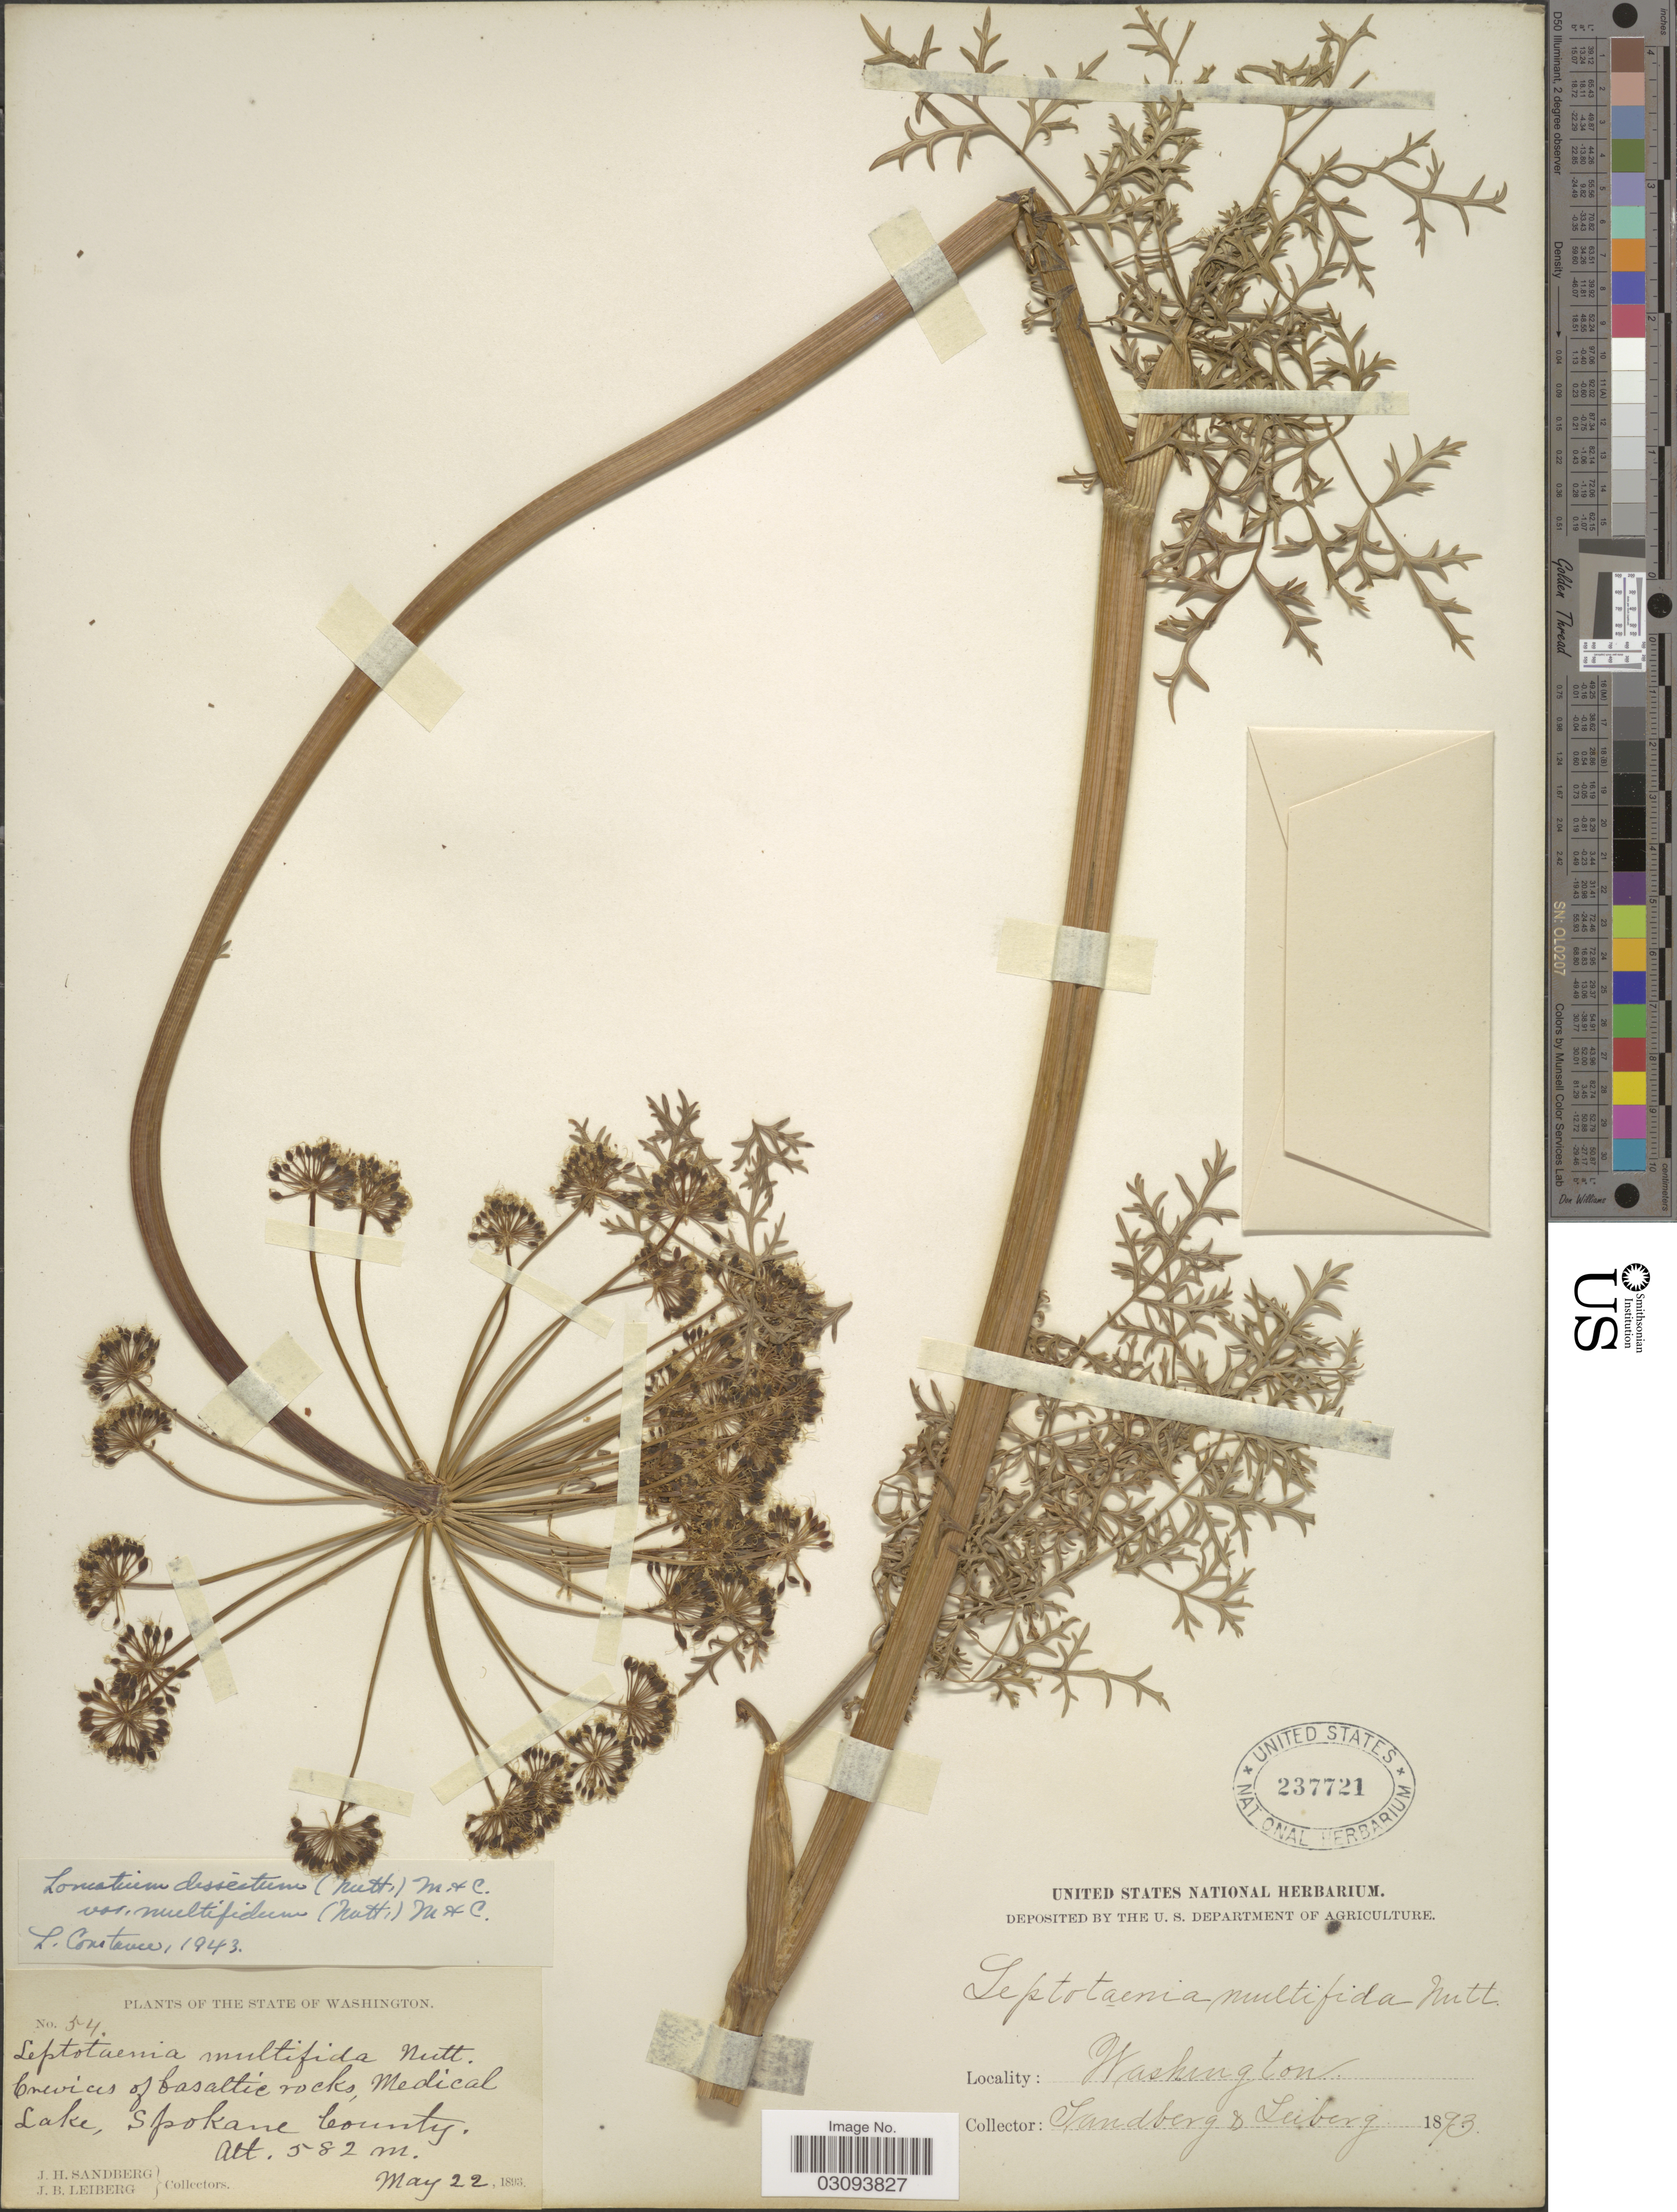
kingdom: Plantae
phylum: Tracheophyta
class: Magnoliopsida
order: Apiales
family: Apiaceae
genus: Lomatium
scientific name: Lomatium dissectum var. multifidum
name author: (Nutt.) Mathias & Constance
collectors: J. Sanberg & J. B. Leiberg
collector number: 54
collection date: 1893-05-22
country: United States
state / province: Washington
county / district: Spokane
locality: Crevices of basaltic rocks, Medical Lake, Spokane County.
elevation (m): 582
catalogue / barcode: US 237721